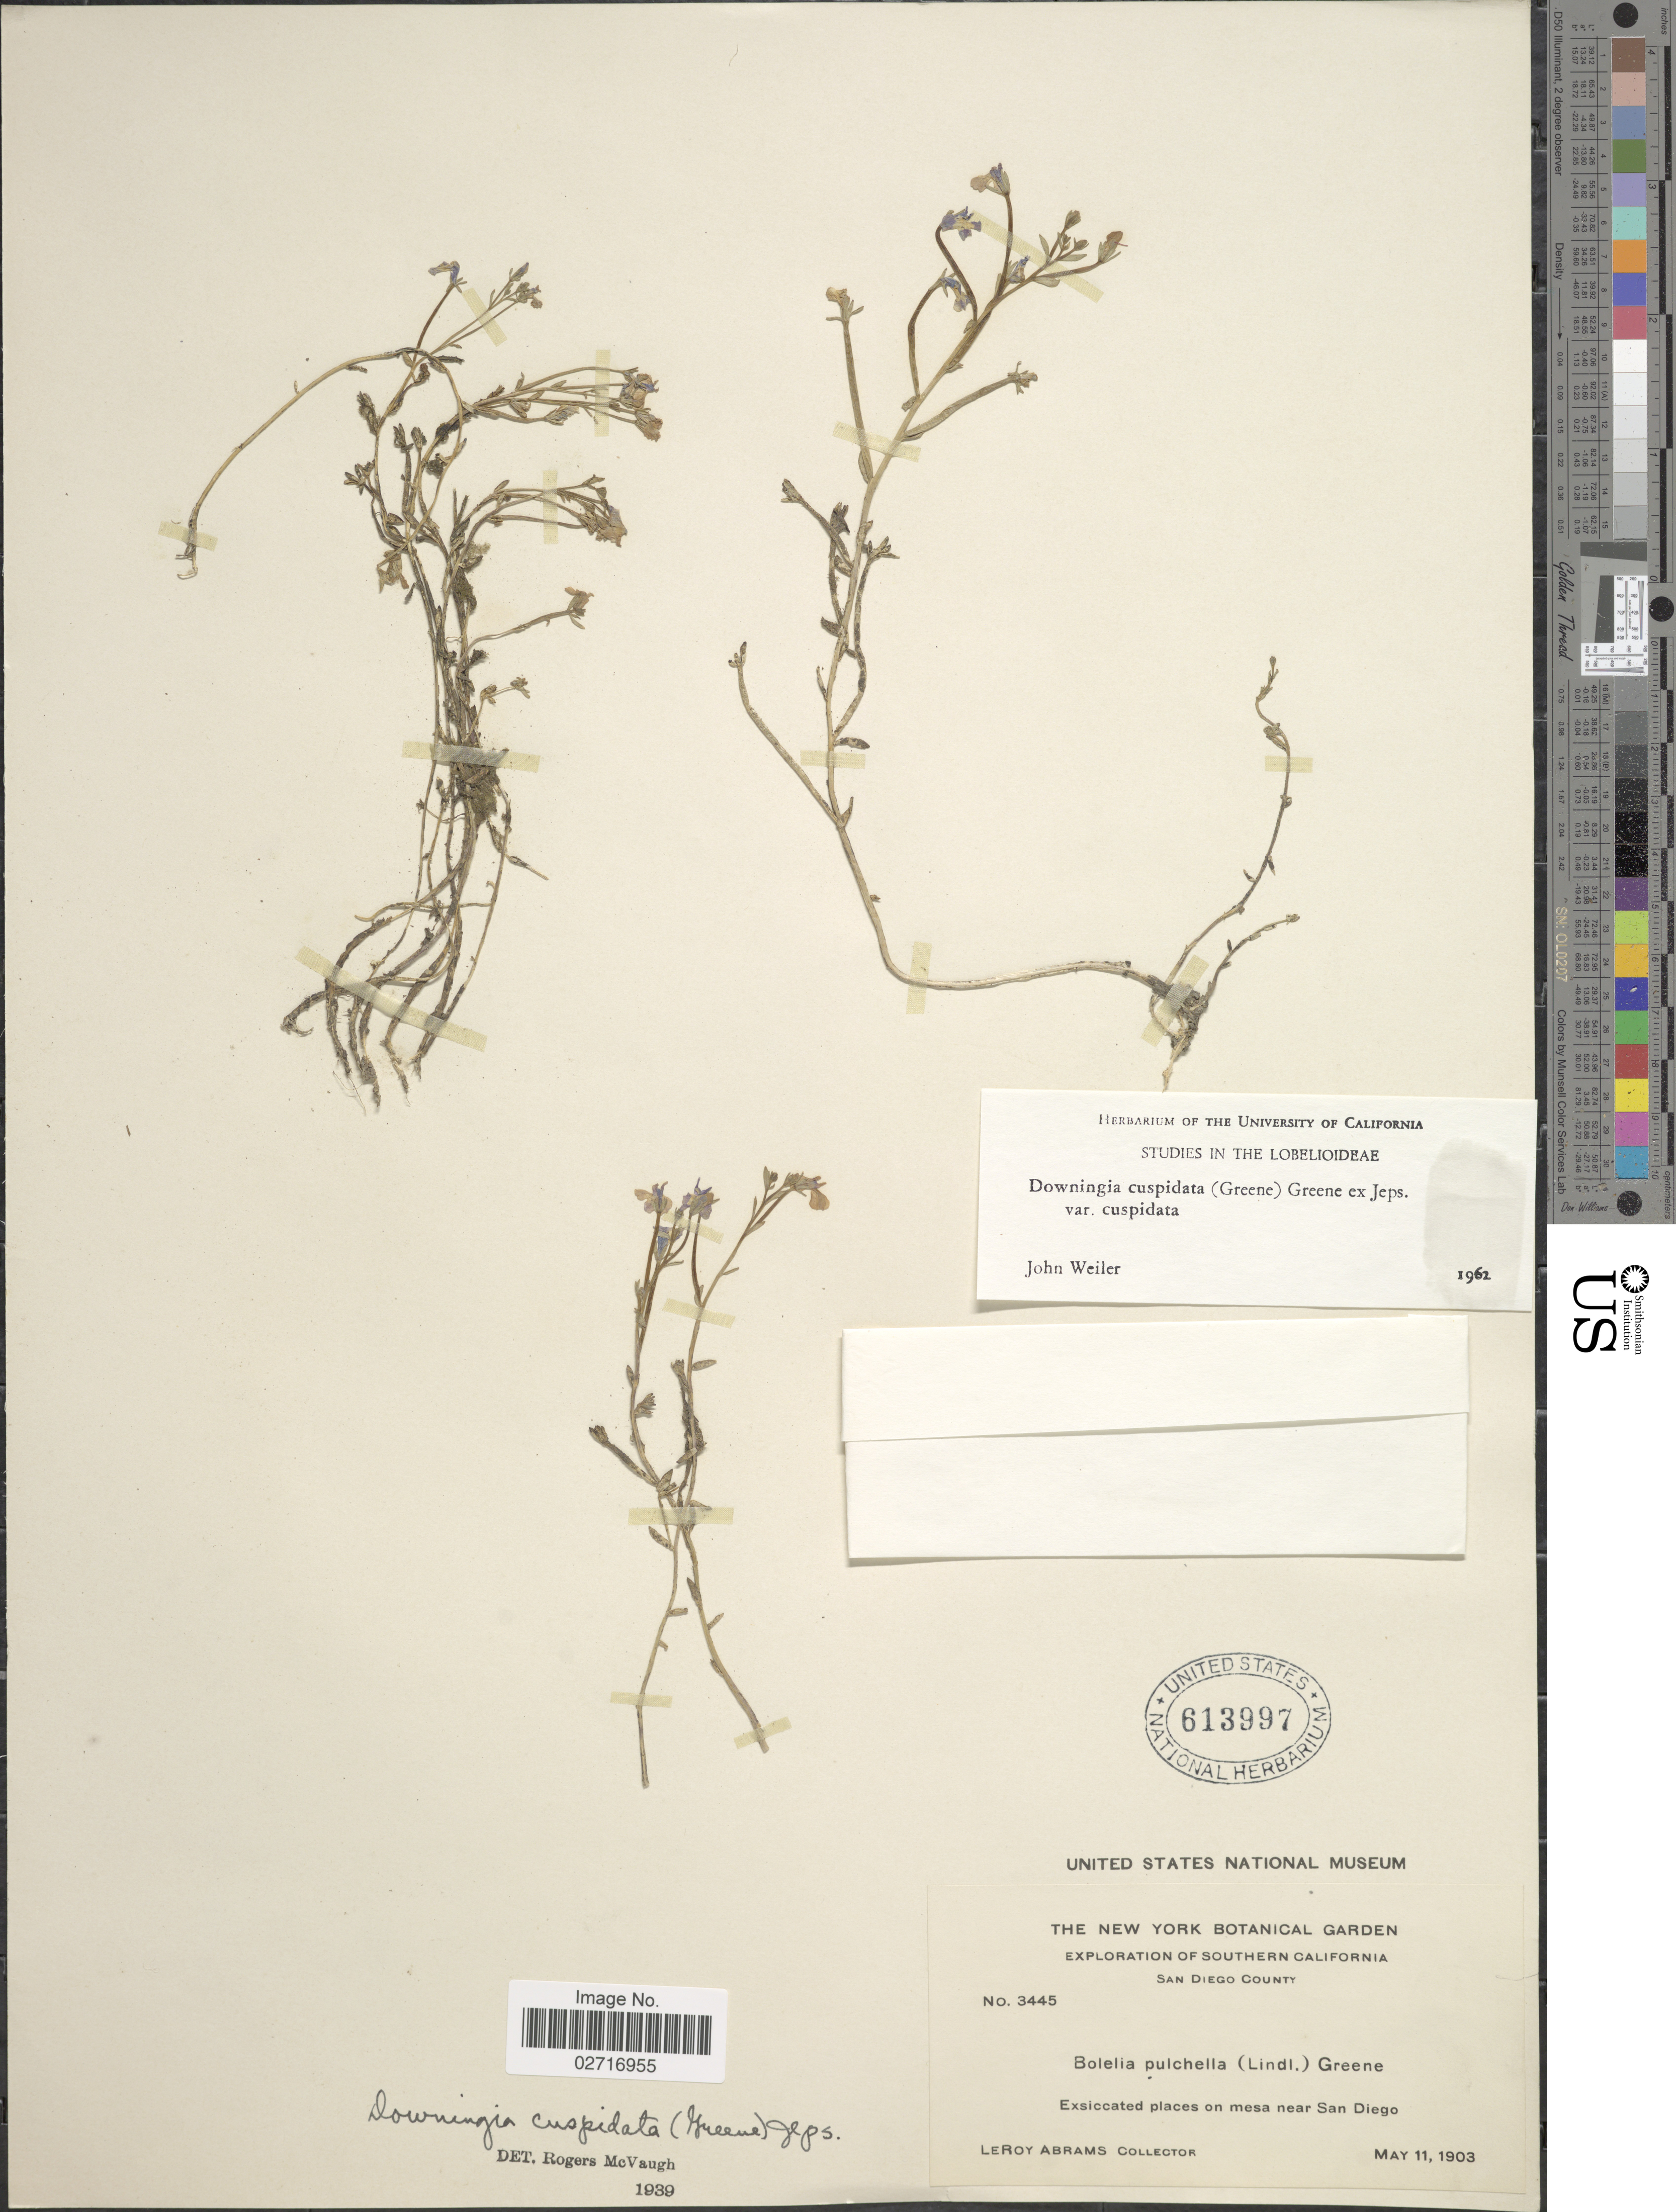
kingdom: Plantae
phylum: Tracheophyta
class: Magnoliopsida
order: Asterales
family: Campanulaceae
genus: Downingia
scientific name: Downingia cuspidata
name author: (Greene) Rattan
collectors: L. Abrams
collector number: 3445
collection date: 1903-05-11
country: United States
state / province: California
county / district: San Diego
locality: Southern California. San Diego County. Exsiccated places on mesa near San Diego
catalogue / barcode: US 613997